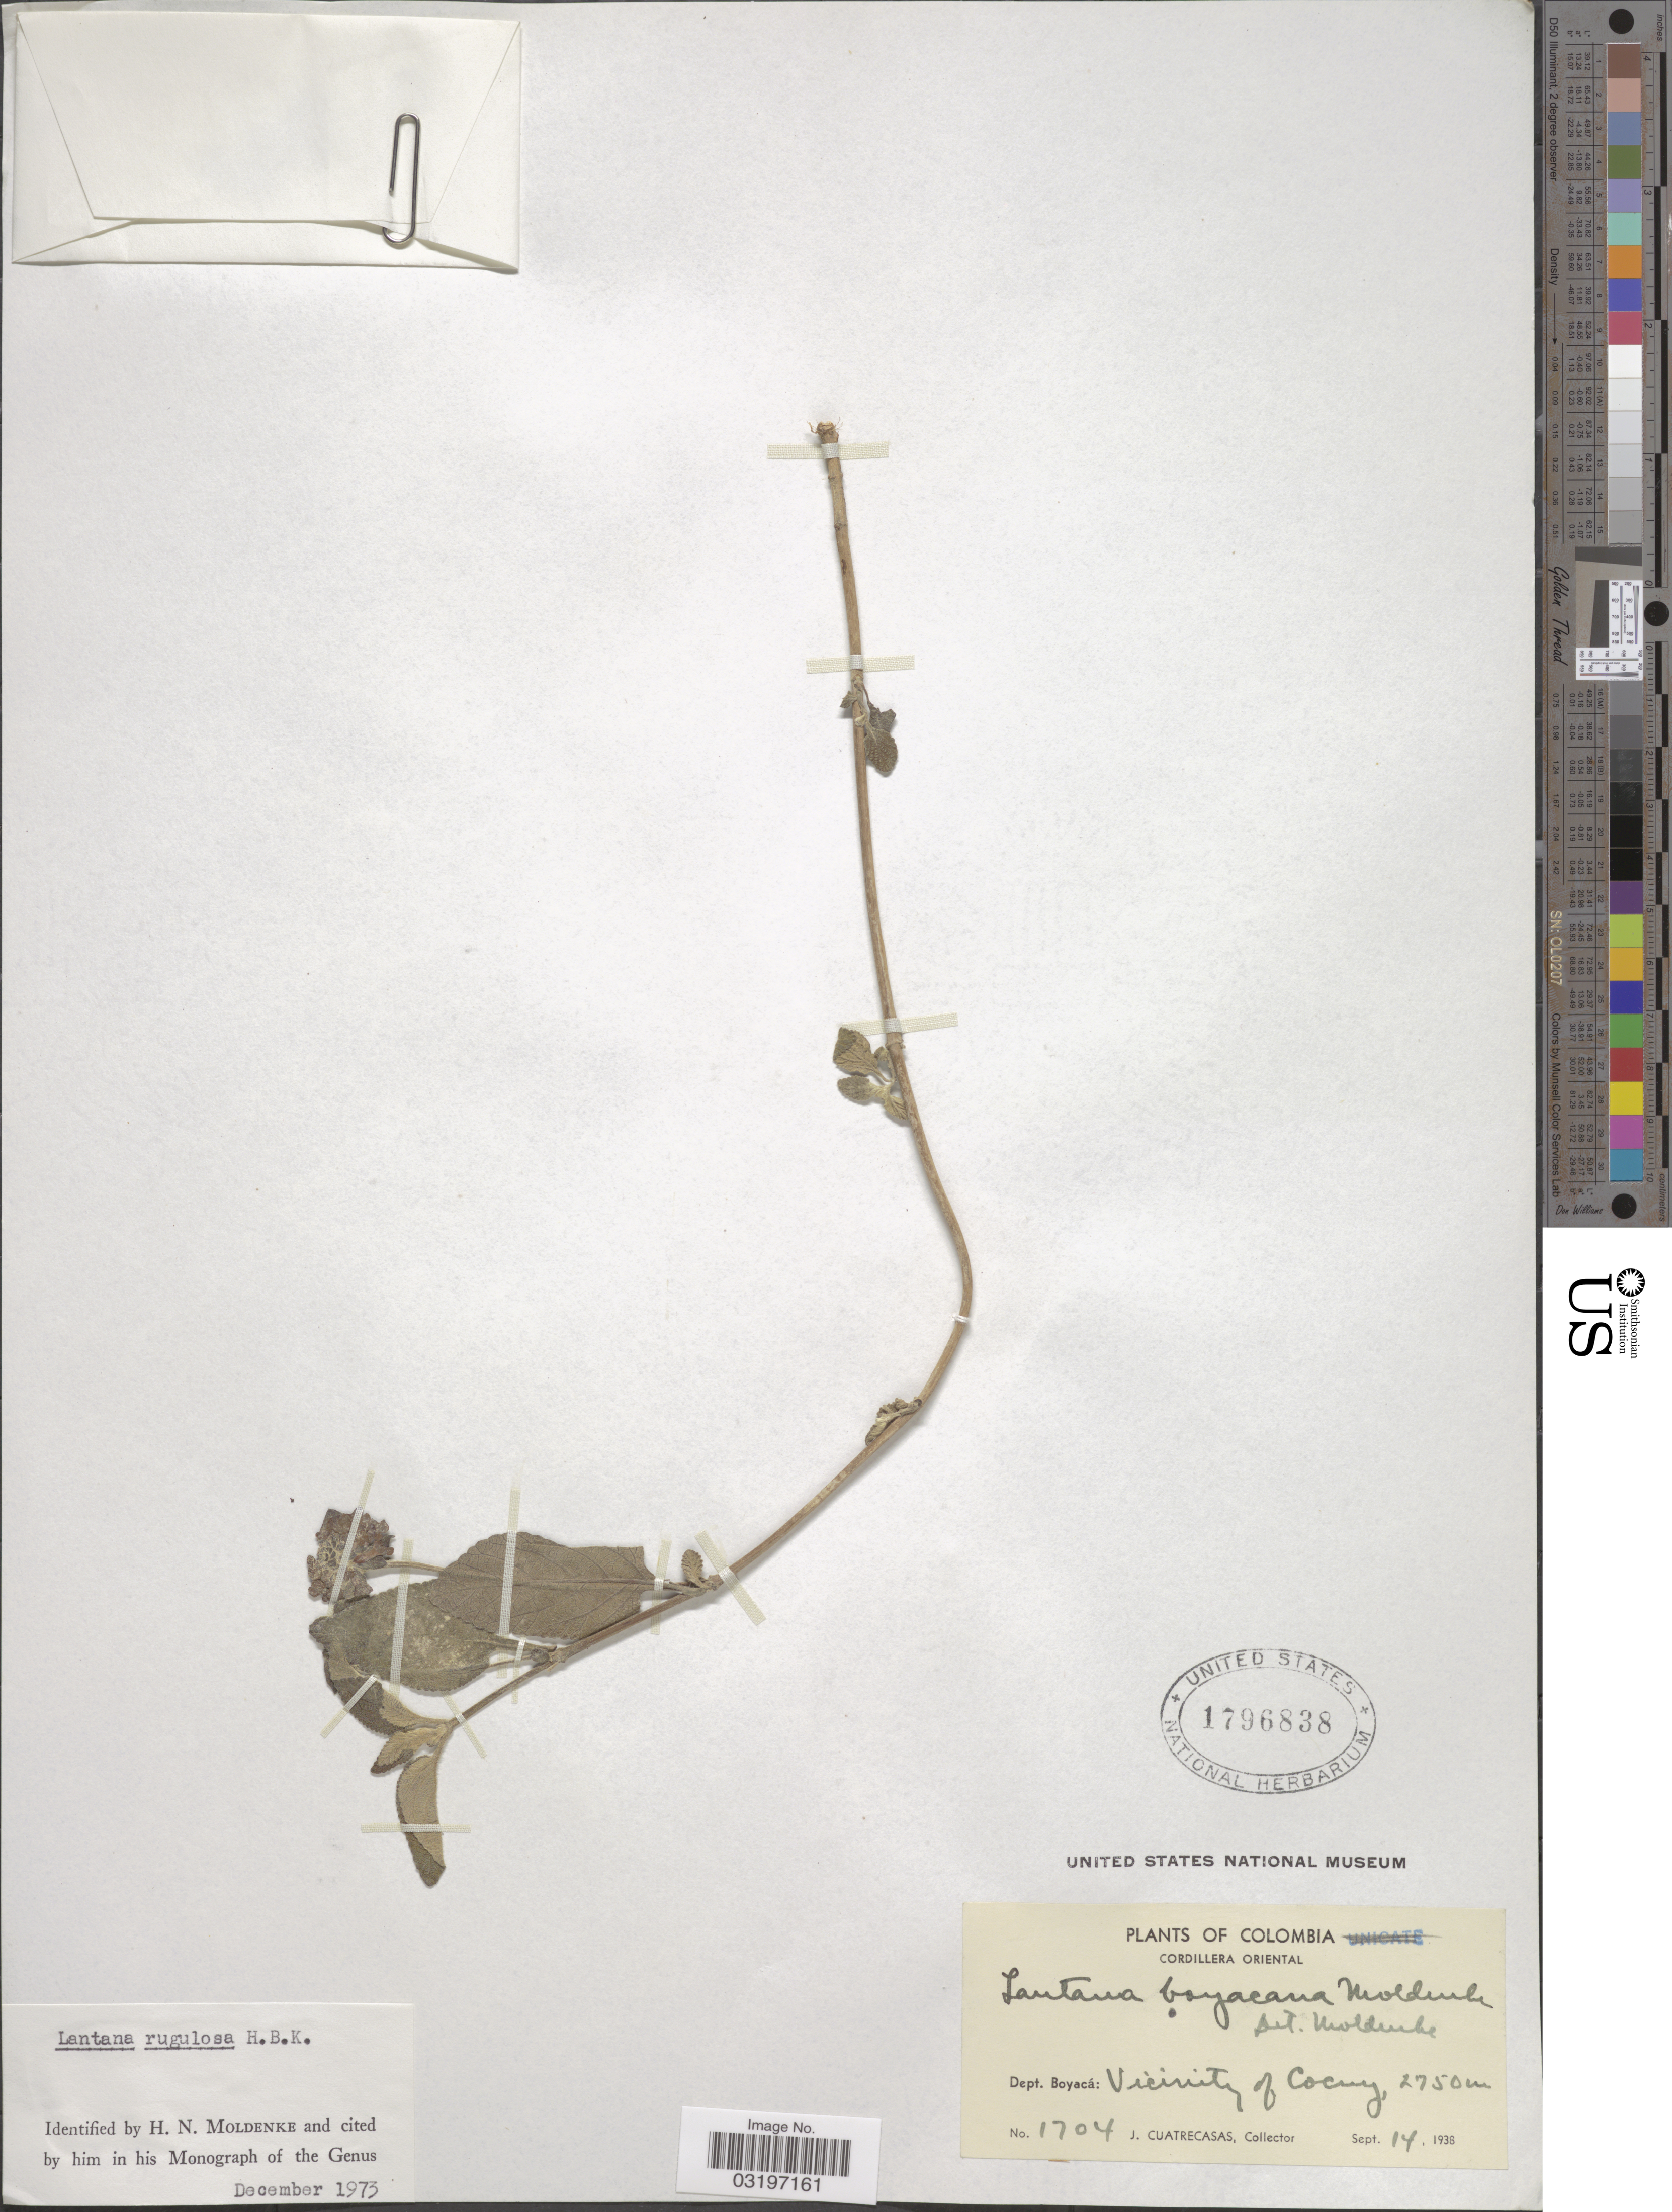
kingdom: Plantae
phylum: Tracheophyta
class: Magnoliopsida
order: Lamiales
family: Verbenaceae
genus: Lantana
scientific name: Lantana rugulosa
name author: Kunth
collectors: J. Cuatrecasas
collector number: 1704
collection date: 1938-09-14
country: Colombia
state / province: Boyacá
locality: Cordillera Oriental. Dept. Boyacá: Vicinity of Cocuy.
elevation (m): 2750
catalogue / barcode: US 1796838